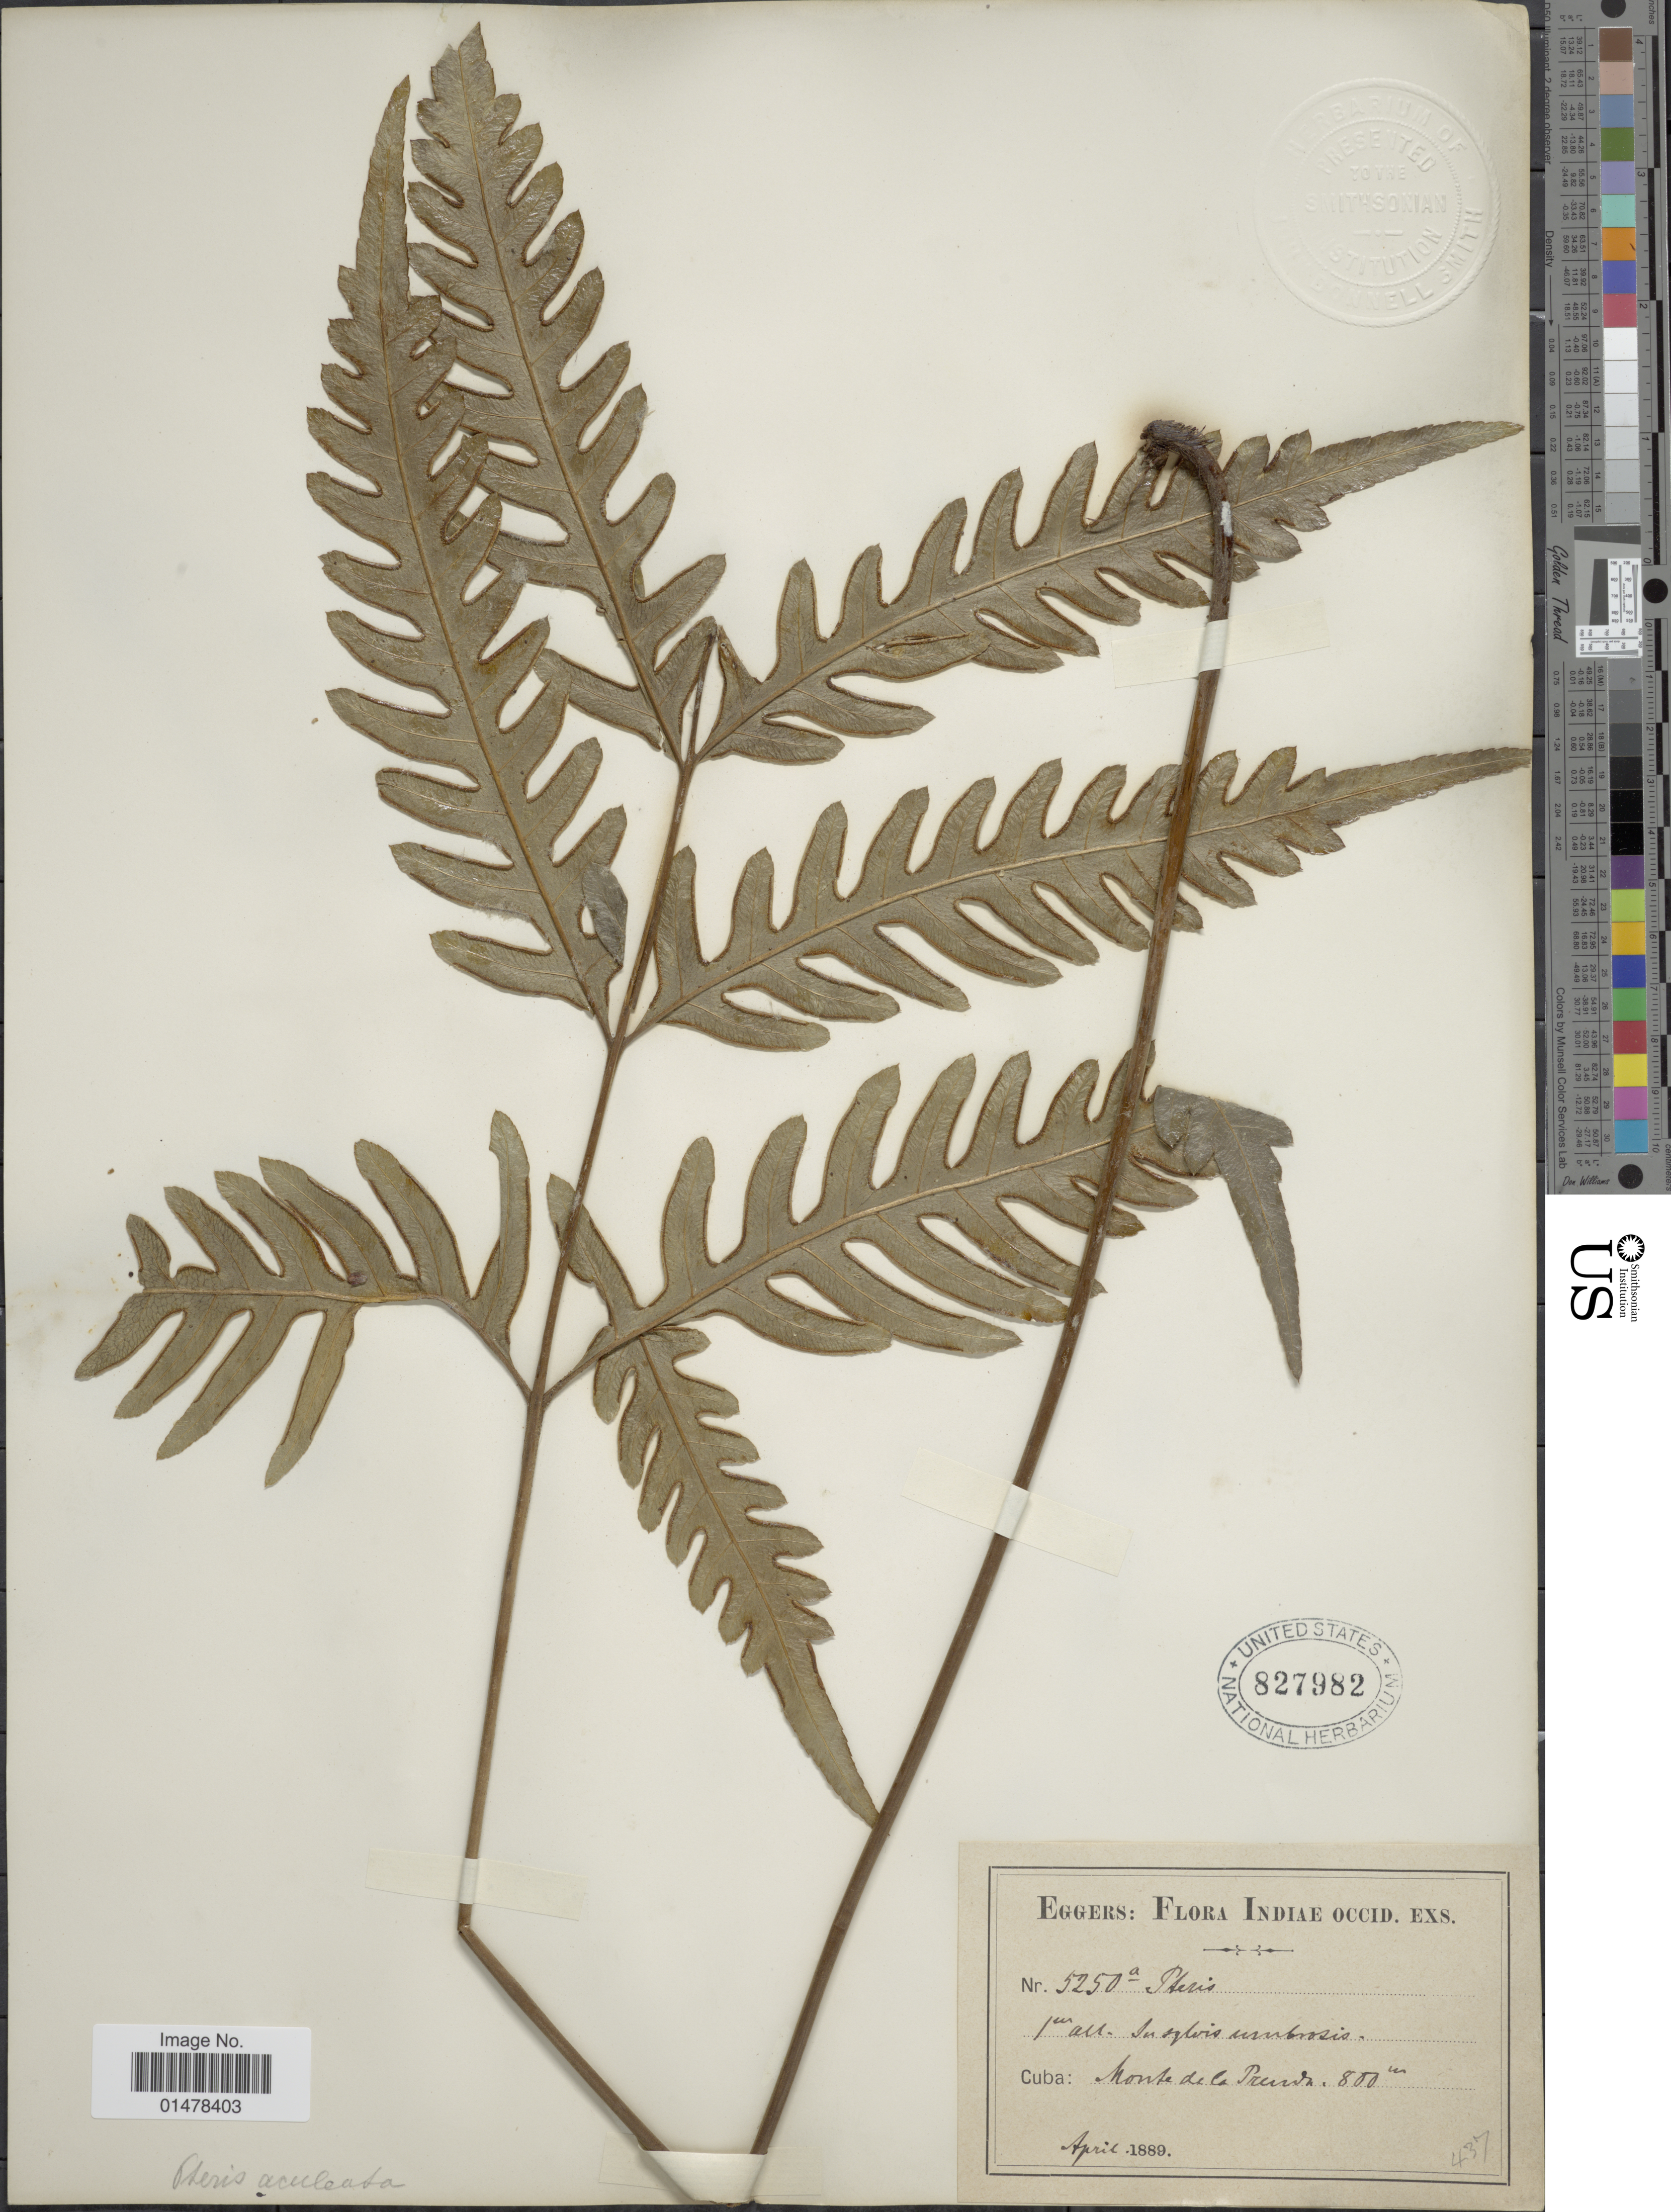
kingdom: Plantae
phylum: Tracheophyta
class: Polypodiopsida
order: Polypodiales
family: Pteridaceae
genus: Pteris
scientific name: Pteris altissima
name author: Poir.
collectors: -. Eggers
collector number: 5250a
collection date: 1889-04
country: Cuba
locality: Flora Indiae occid., in sylvis umbrosis, Cuba: monte de la Prenda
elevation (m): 800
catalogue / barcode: US 827982